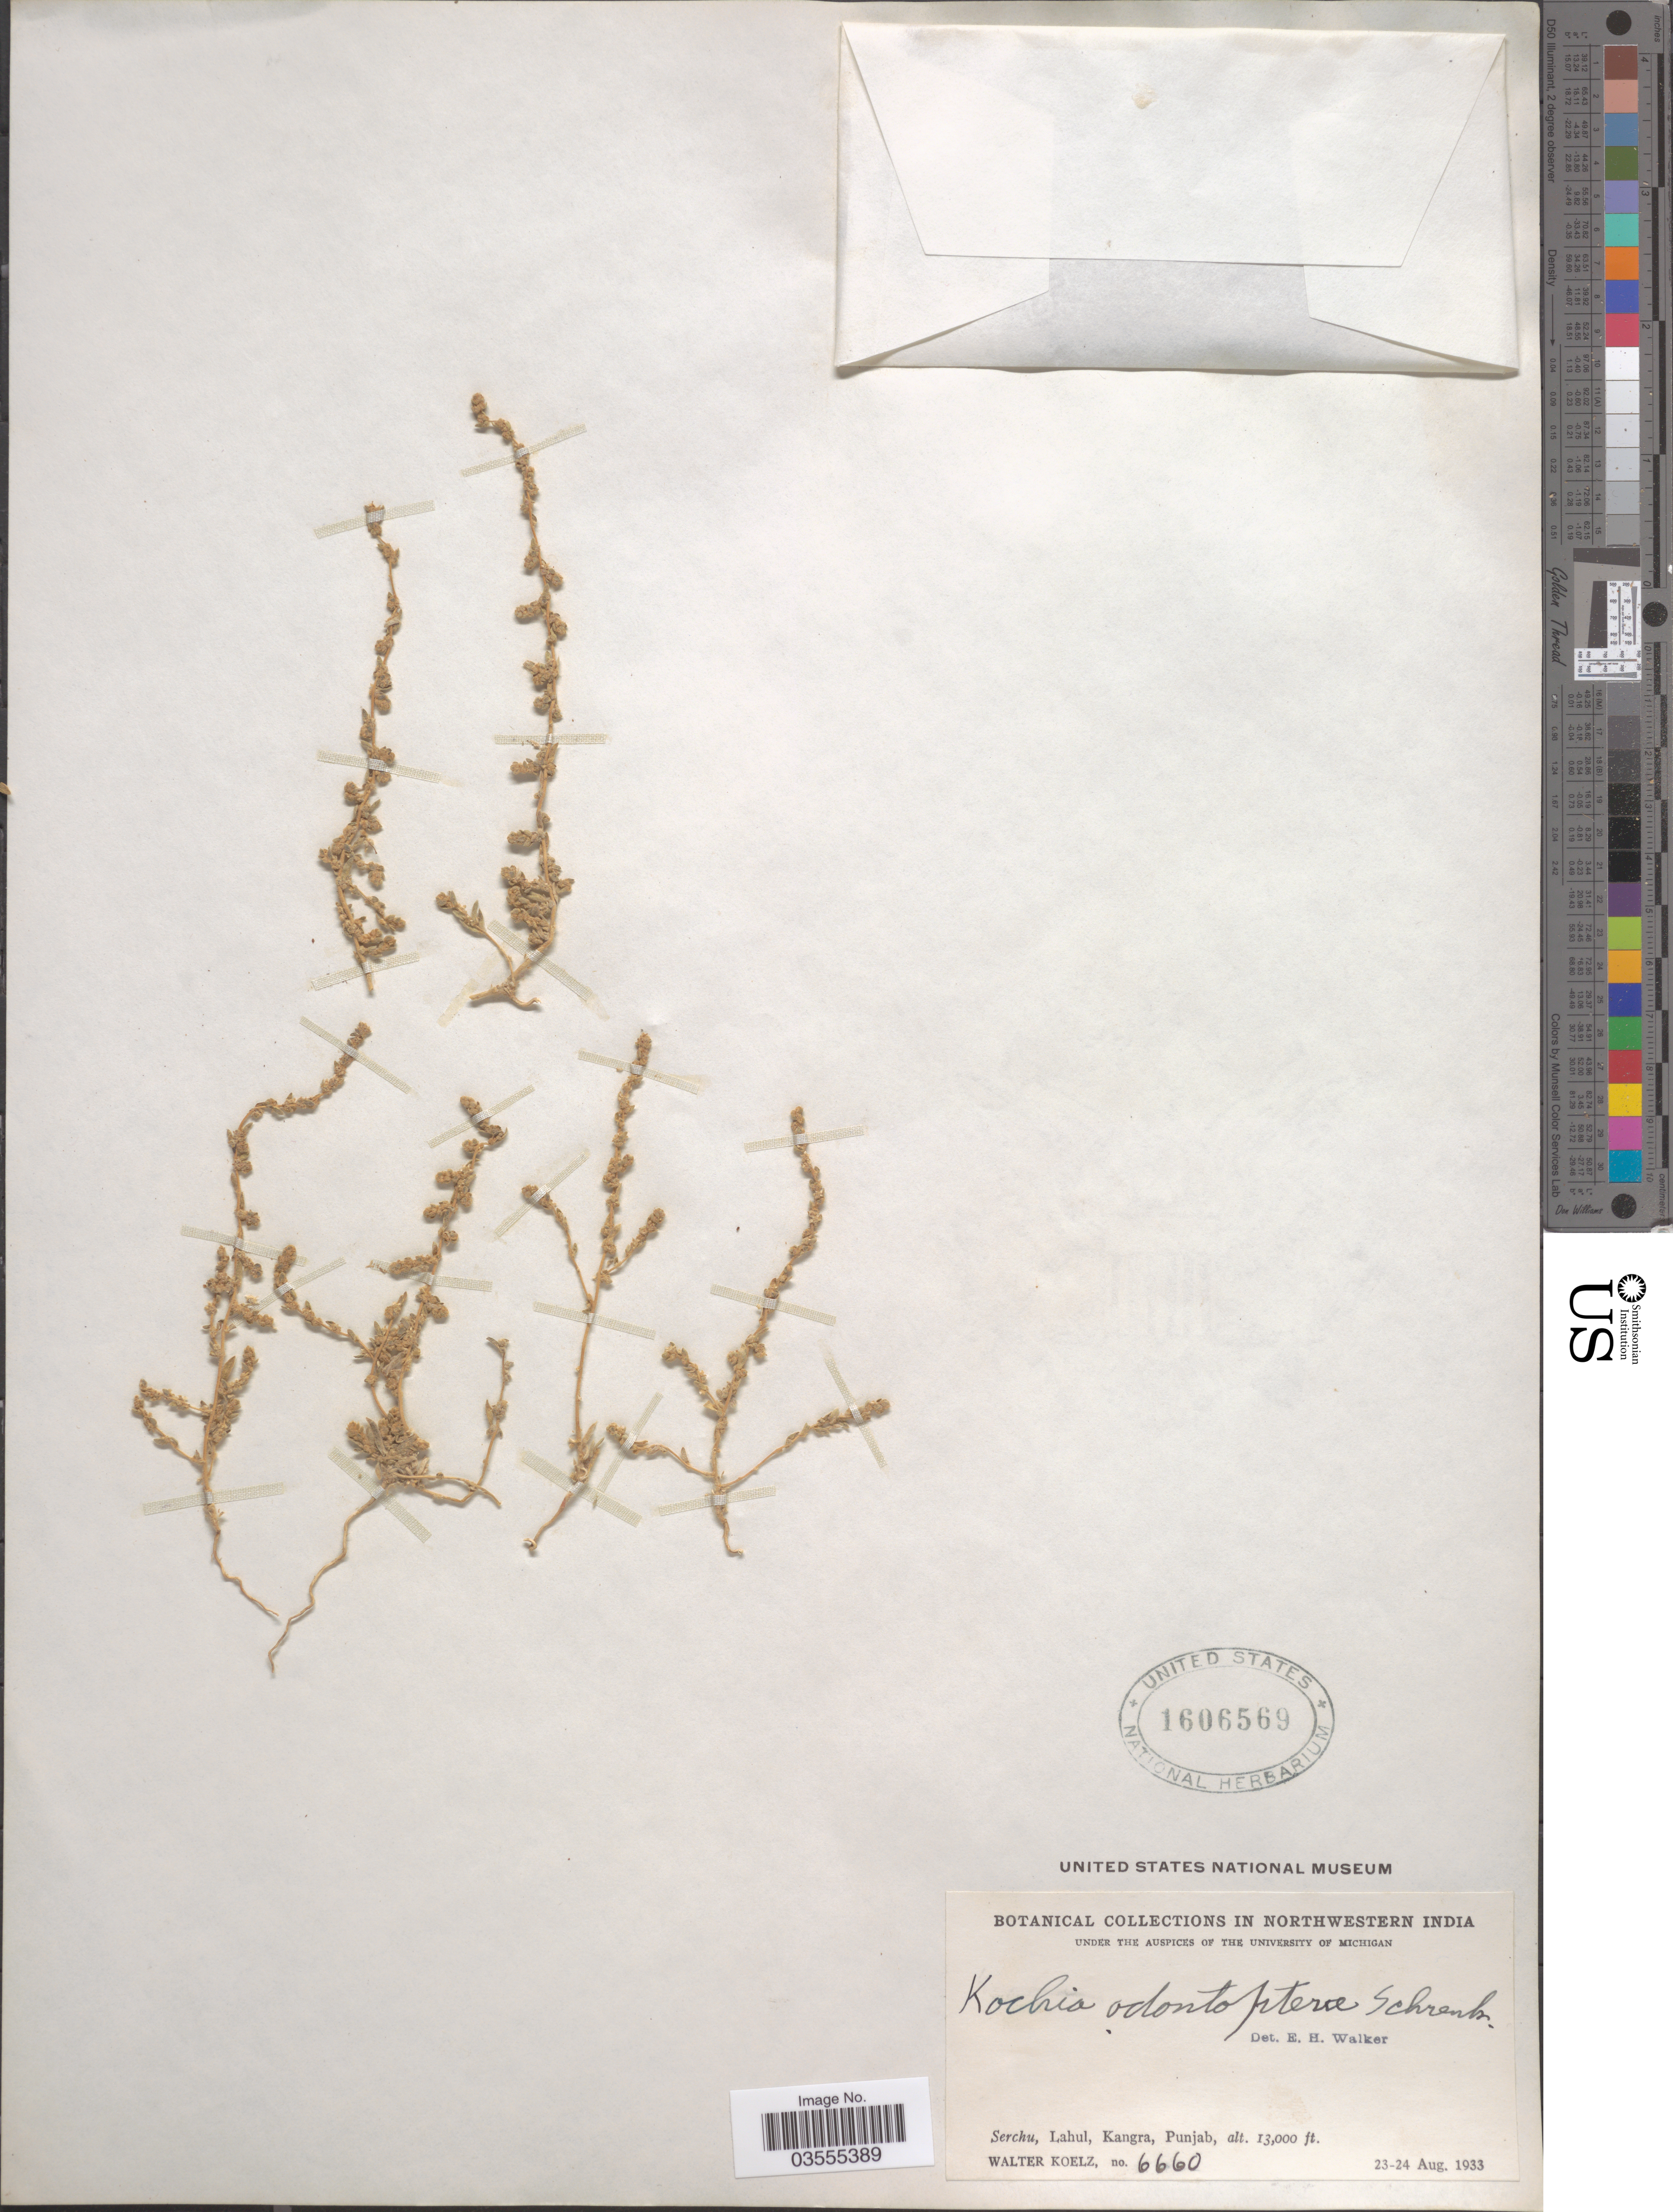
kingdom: Plantae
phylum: Tracheophyta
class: Magnoliopsida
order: Caryophyllales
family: Amaranthaceae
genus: Bassia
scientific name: Bassia odontoptera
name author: (Schrenk) Freitag & G. Kadereit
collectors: W. N. Koelz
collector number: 6660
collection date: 1933-08-23/1933-08-24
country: India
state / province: Punjab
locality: Northwestern India. Serchu, Lahul, Kangra.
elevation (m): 3962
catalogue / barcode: US 1606569